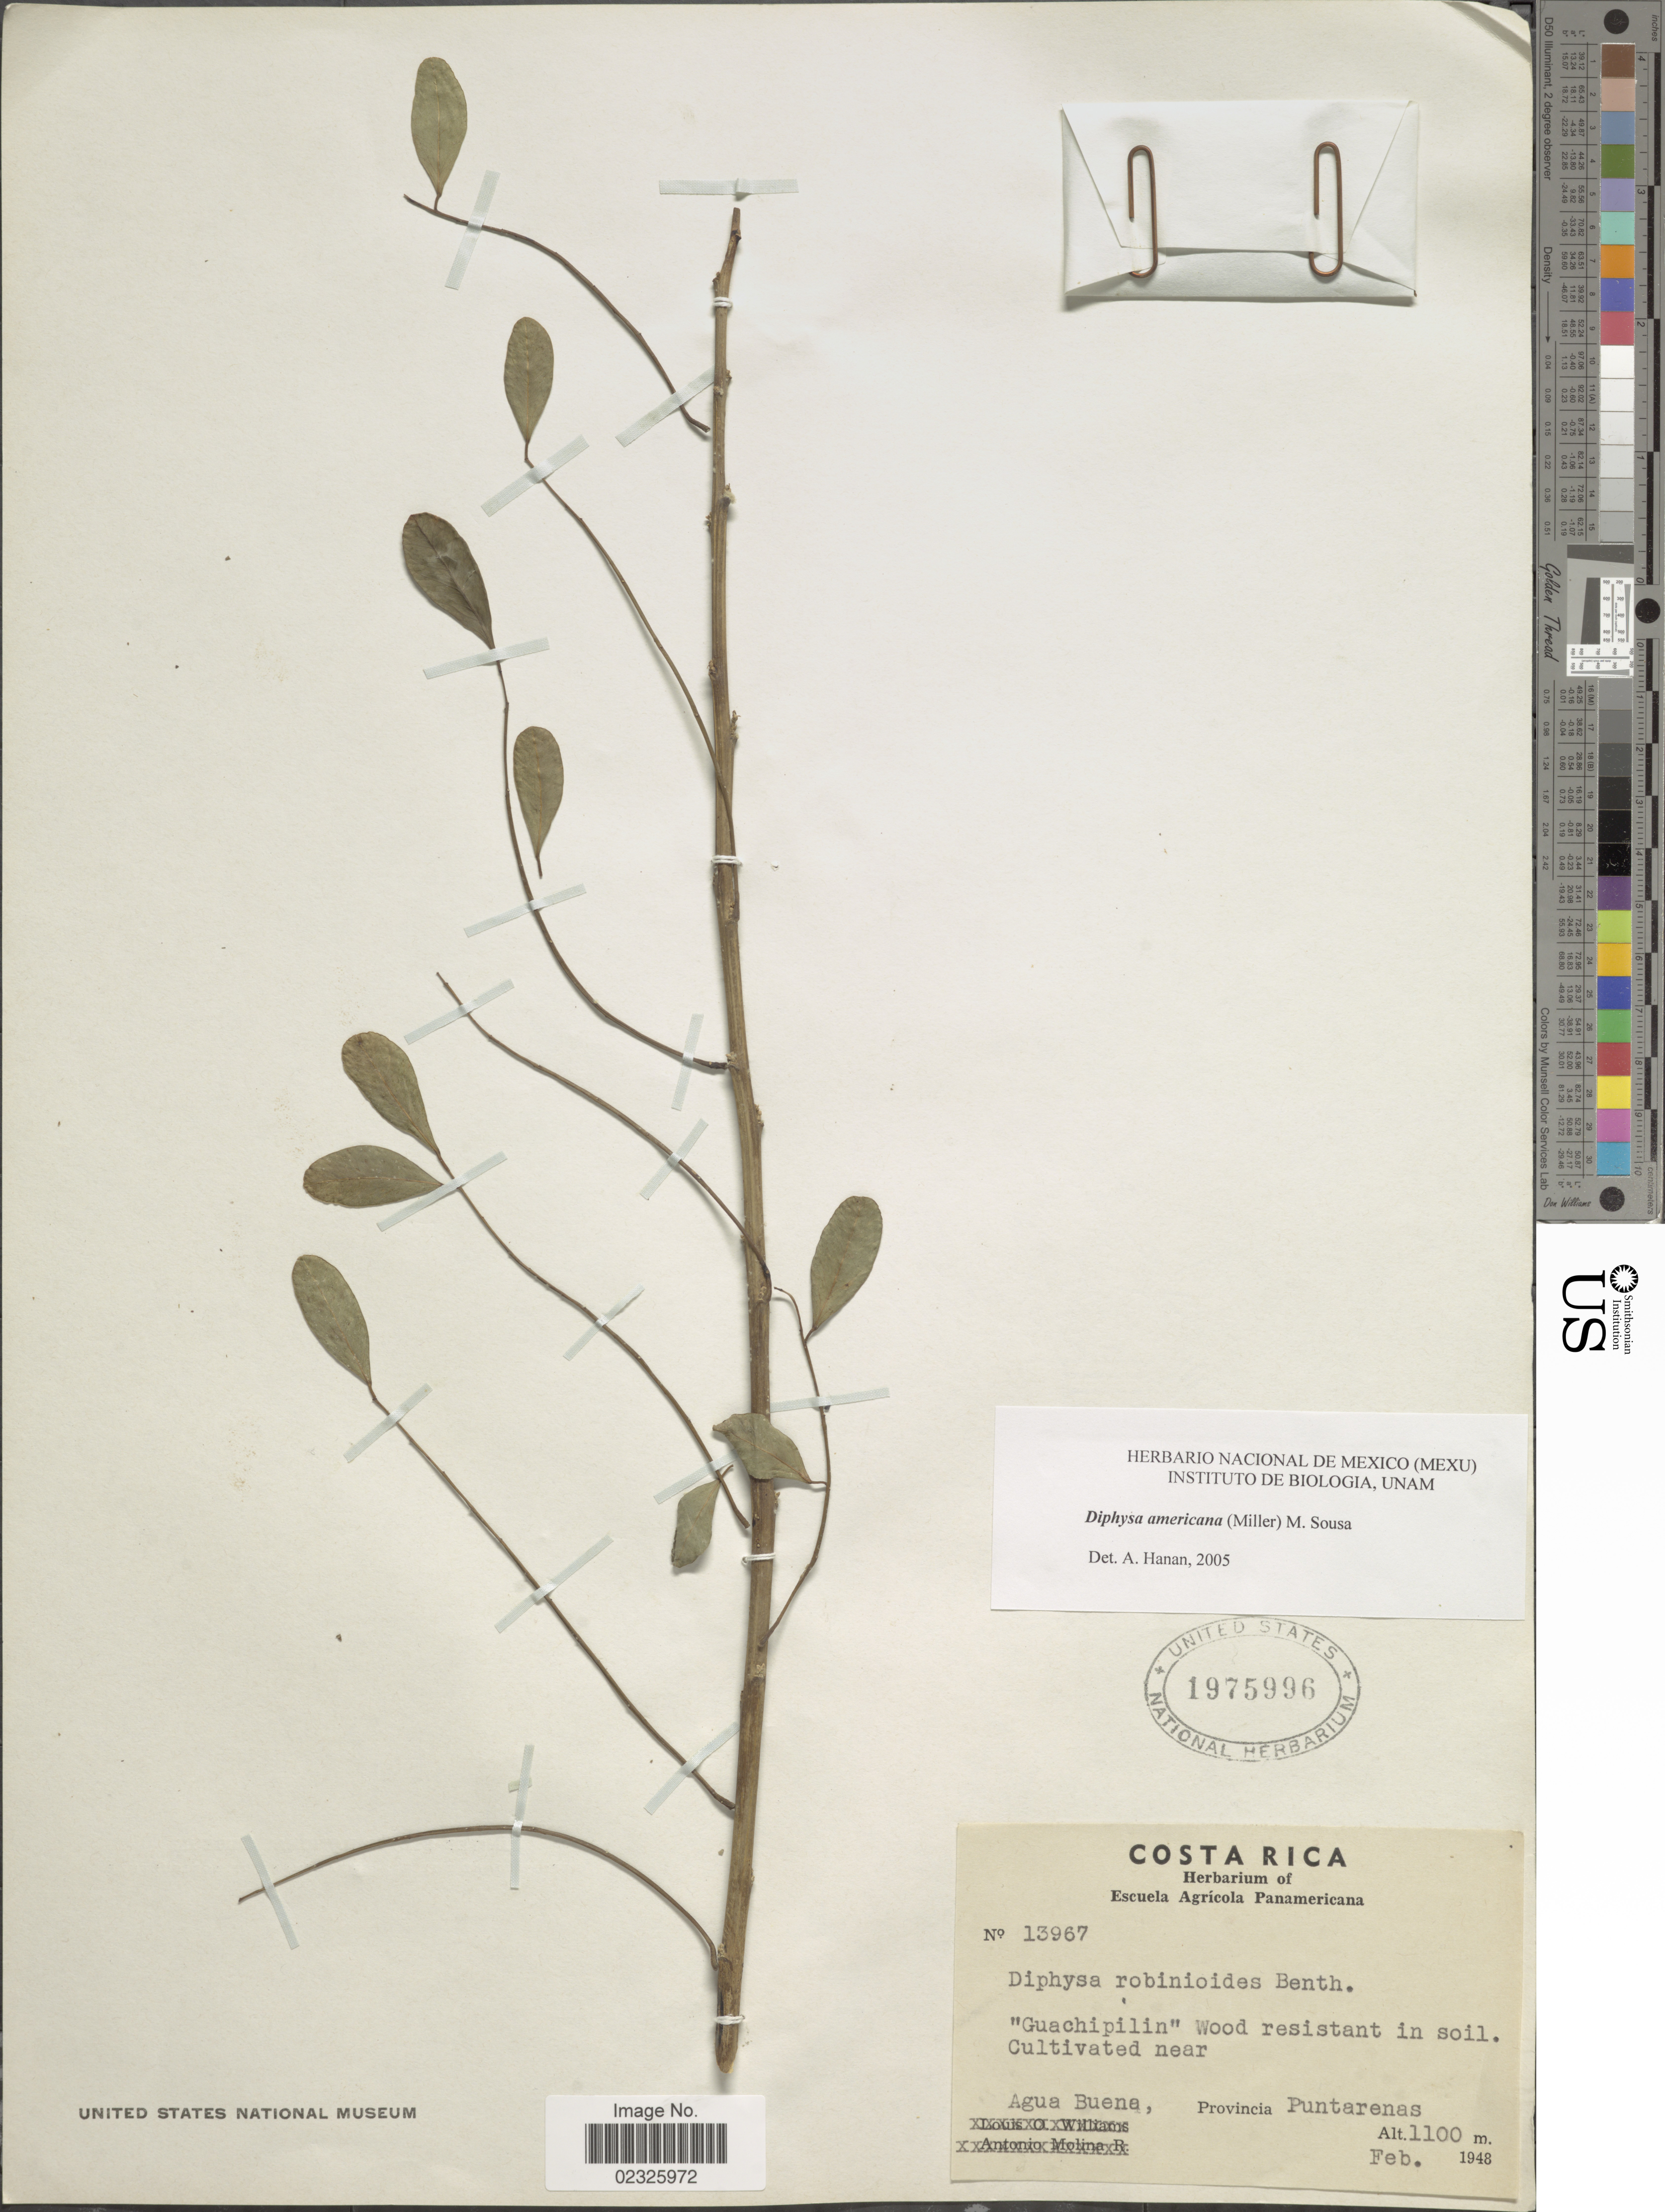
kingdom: Plantae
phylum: Tracheophyta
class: Magnoliopsida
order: Fabales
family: Fabaceae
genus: Diphysa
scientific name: Diphysa americana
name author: (Mill.) M. Sousa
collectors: Escuela Agricola Panamericana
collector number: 13967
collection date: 1948-02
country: Costa Rica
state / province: Puntarenas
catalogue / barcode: US 1975996